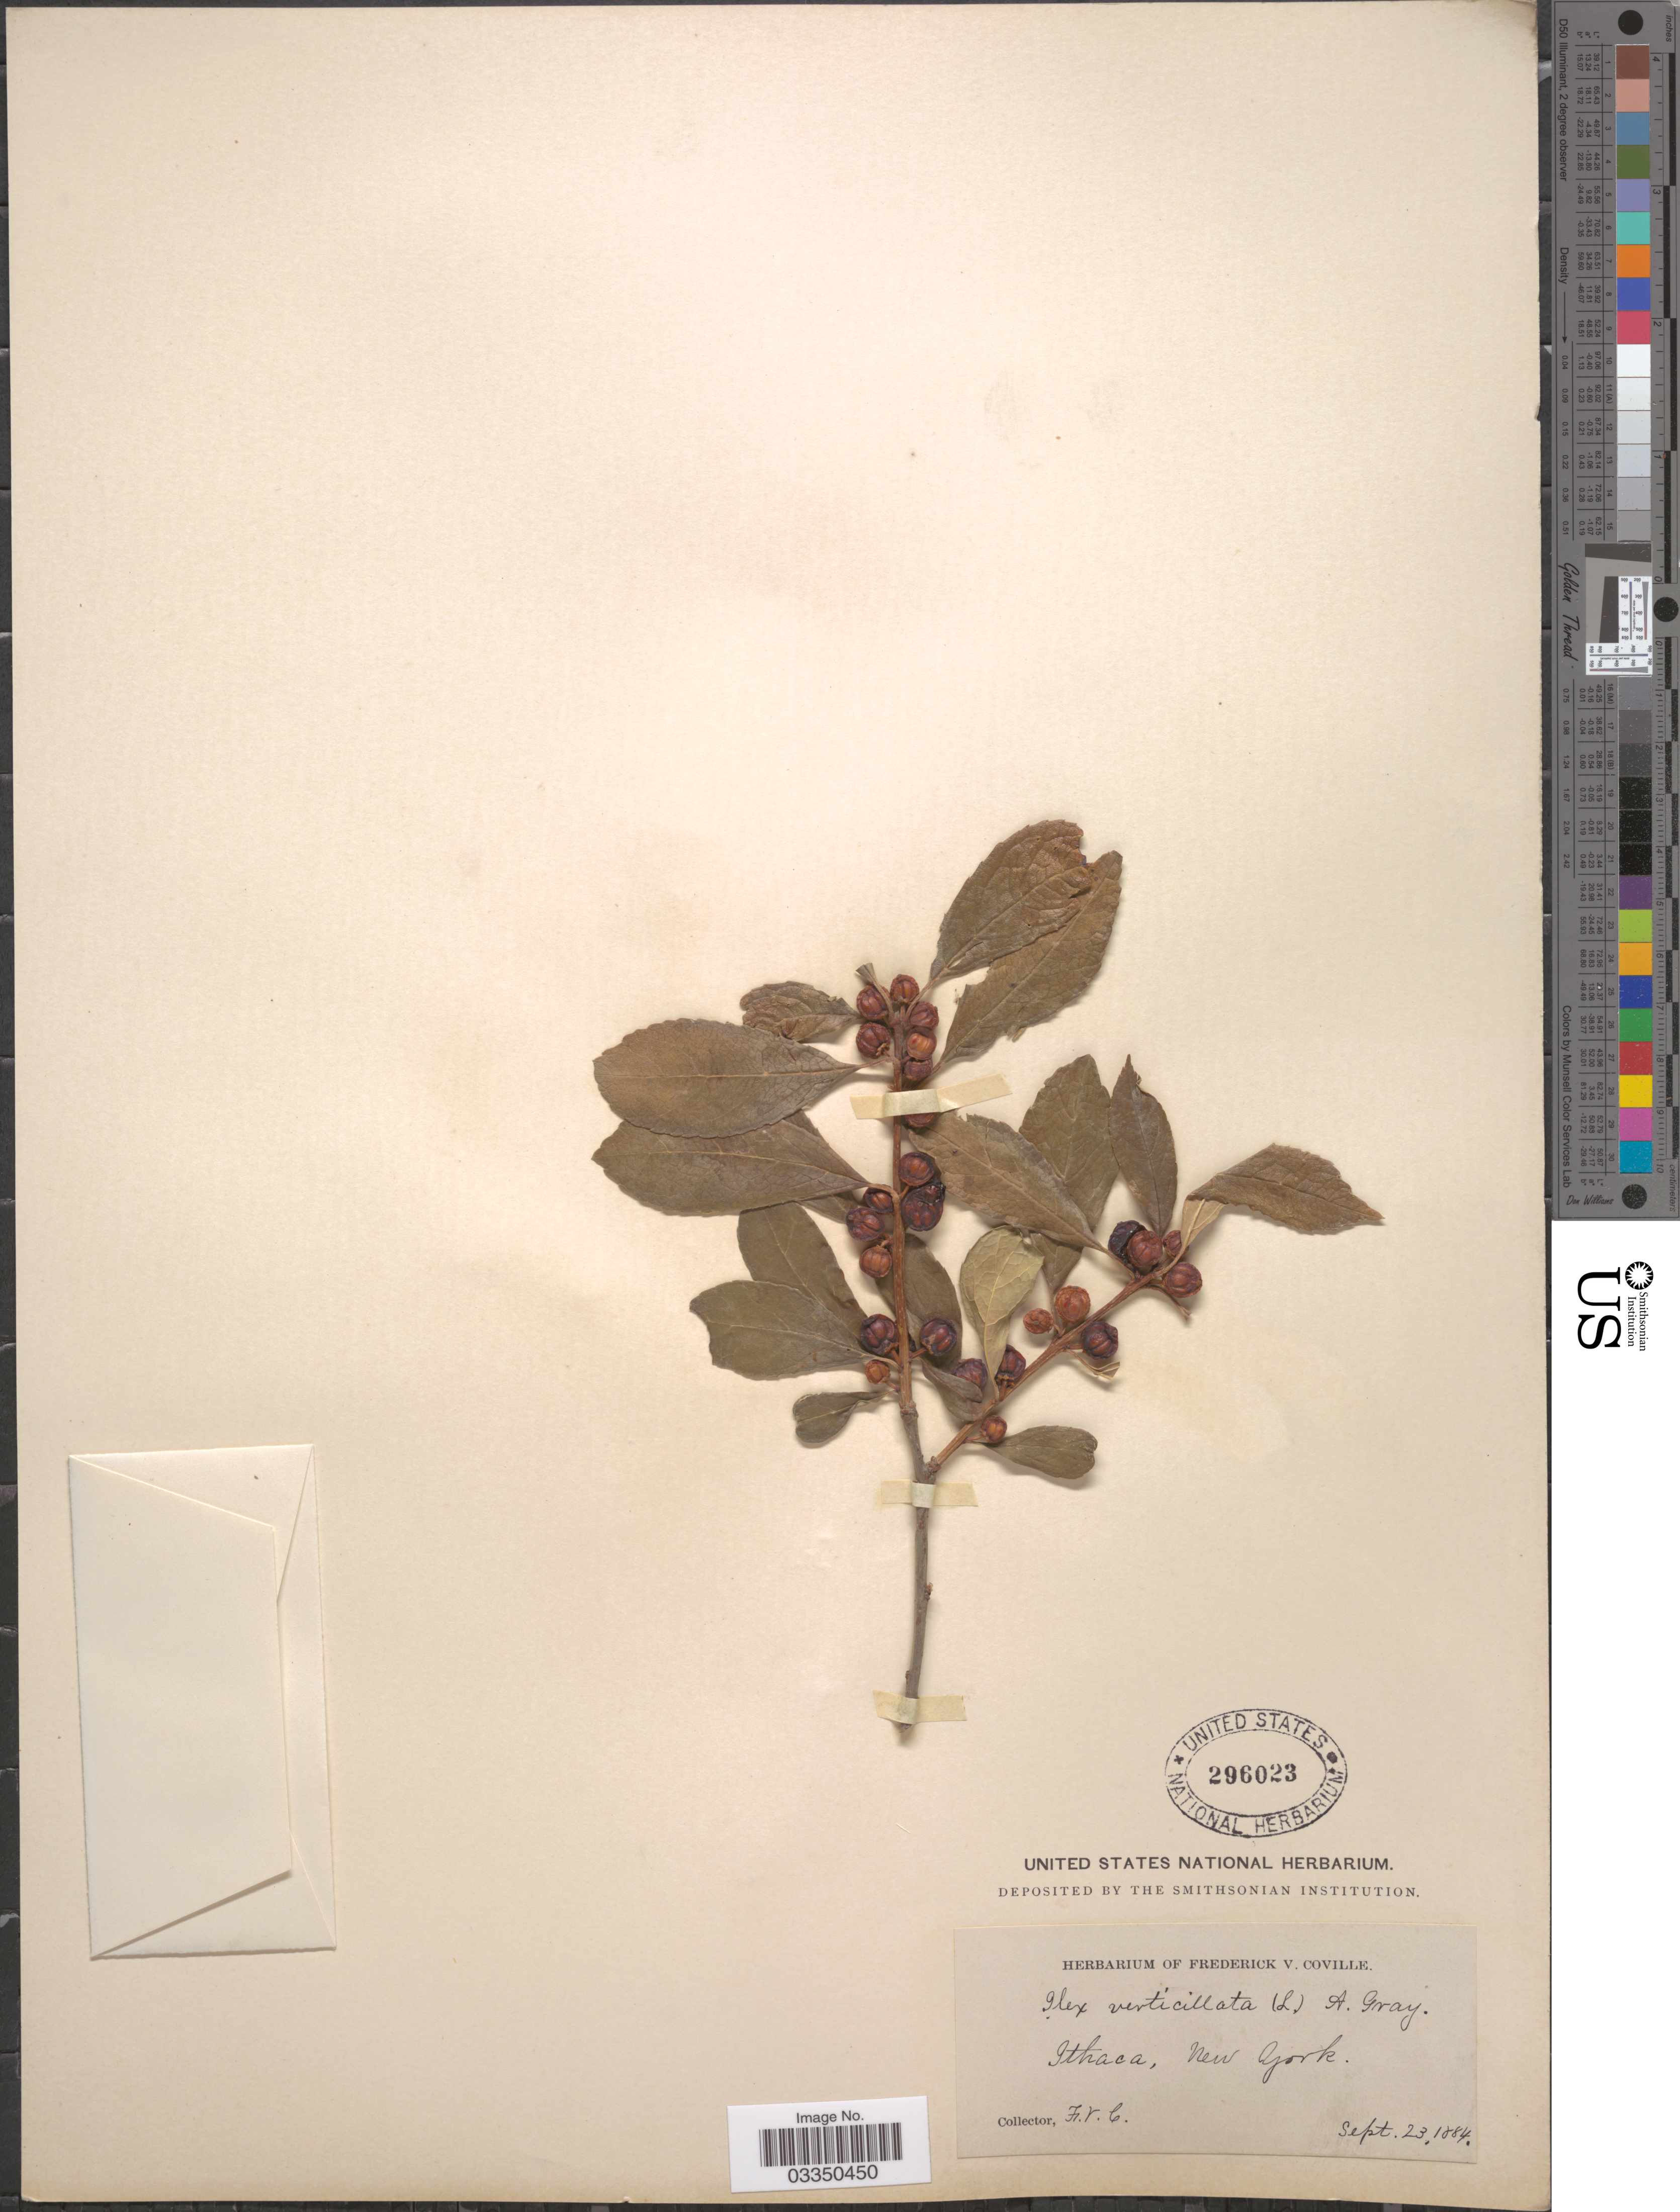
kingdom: Plantae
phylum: Tracheophyta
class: Magnoliopsida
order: Aquifoliales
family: Aquifoliaceae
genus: Ilex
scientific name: Ilex verticillata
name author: (L.) A. Gray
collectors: F. V. Coville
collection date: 1884-09-23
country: United States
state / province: New York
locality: Ithaca.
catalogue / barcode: US 296023